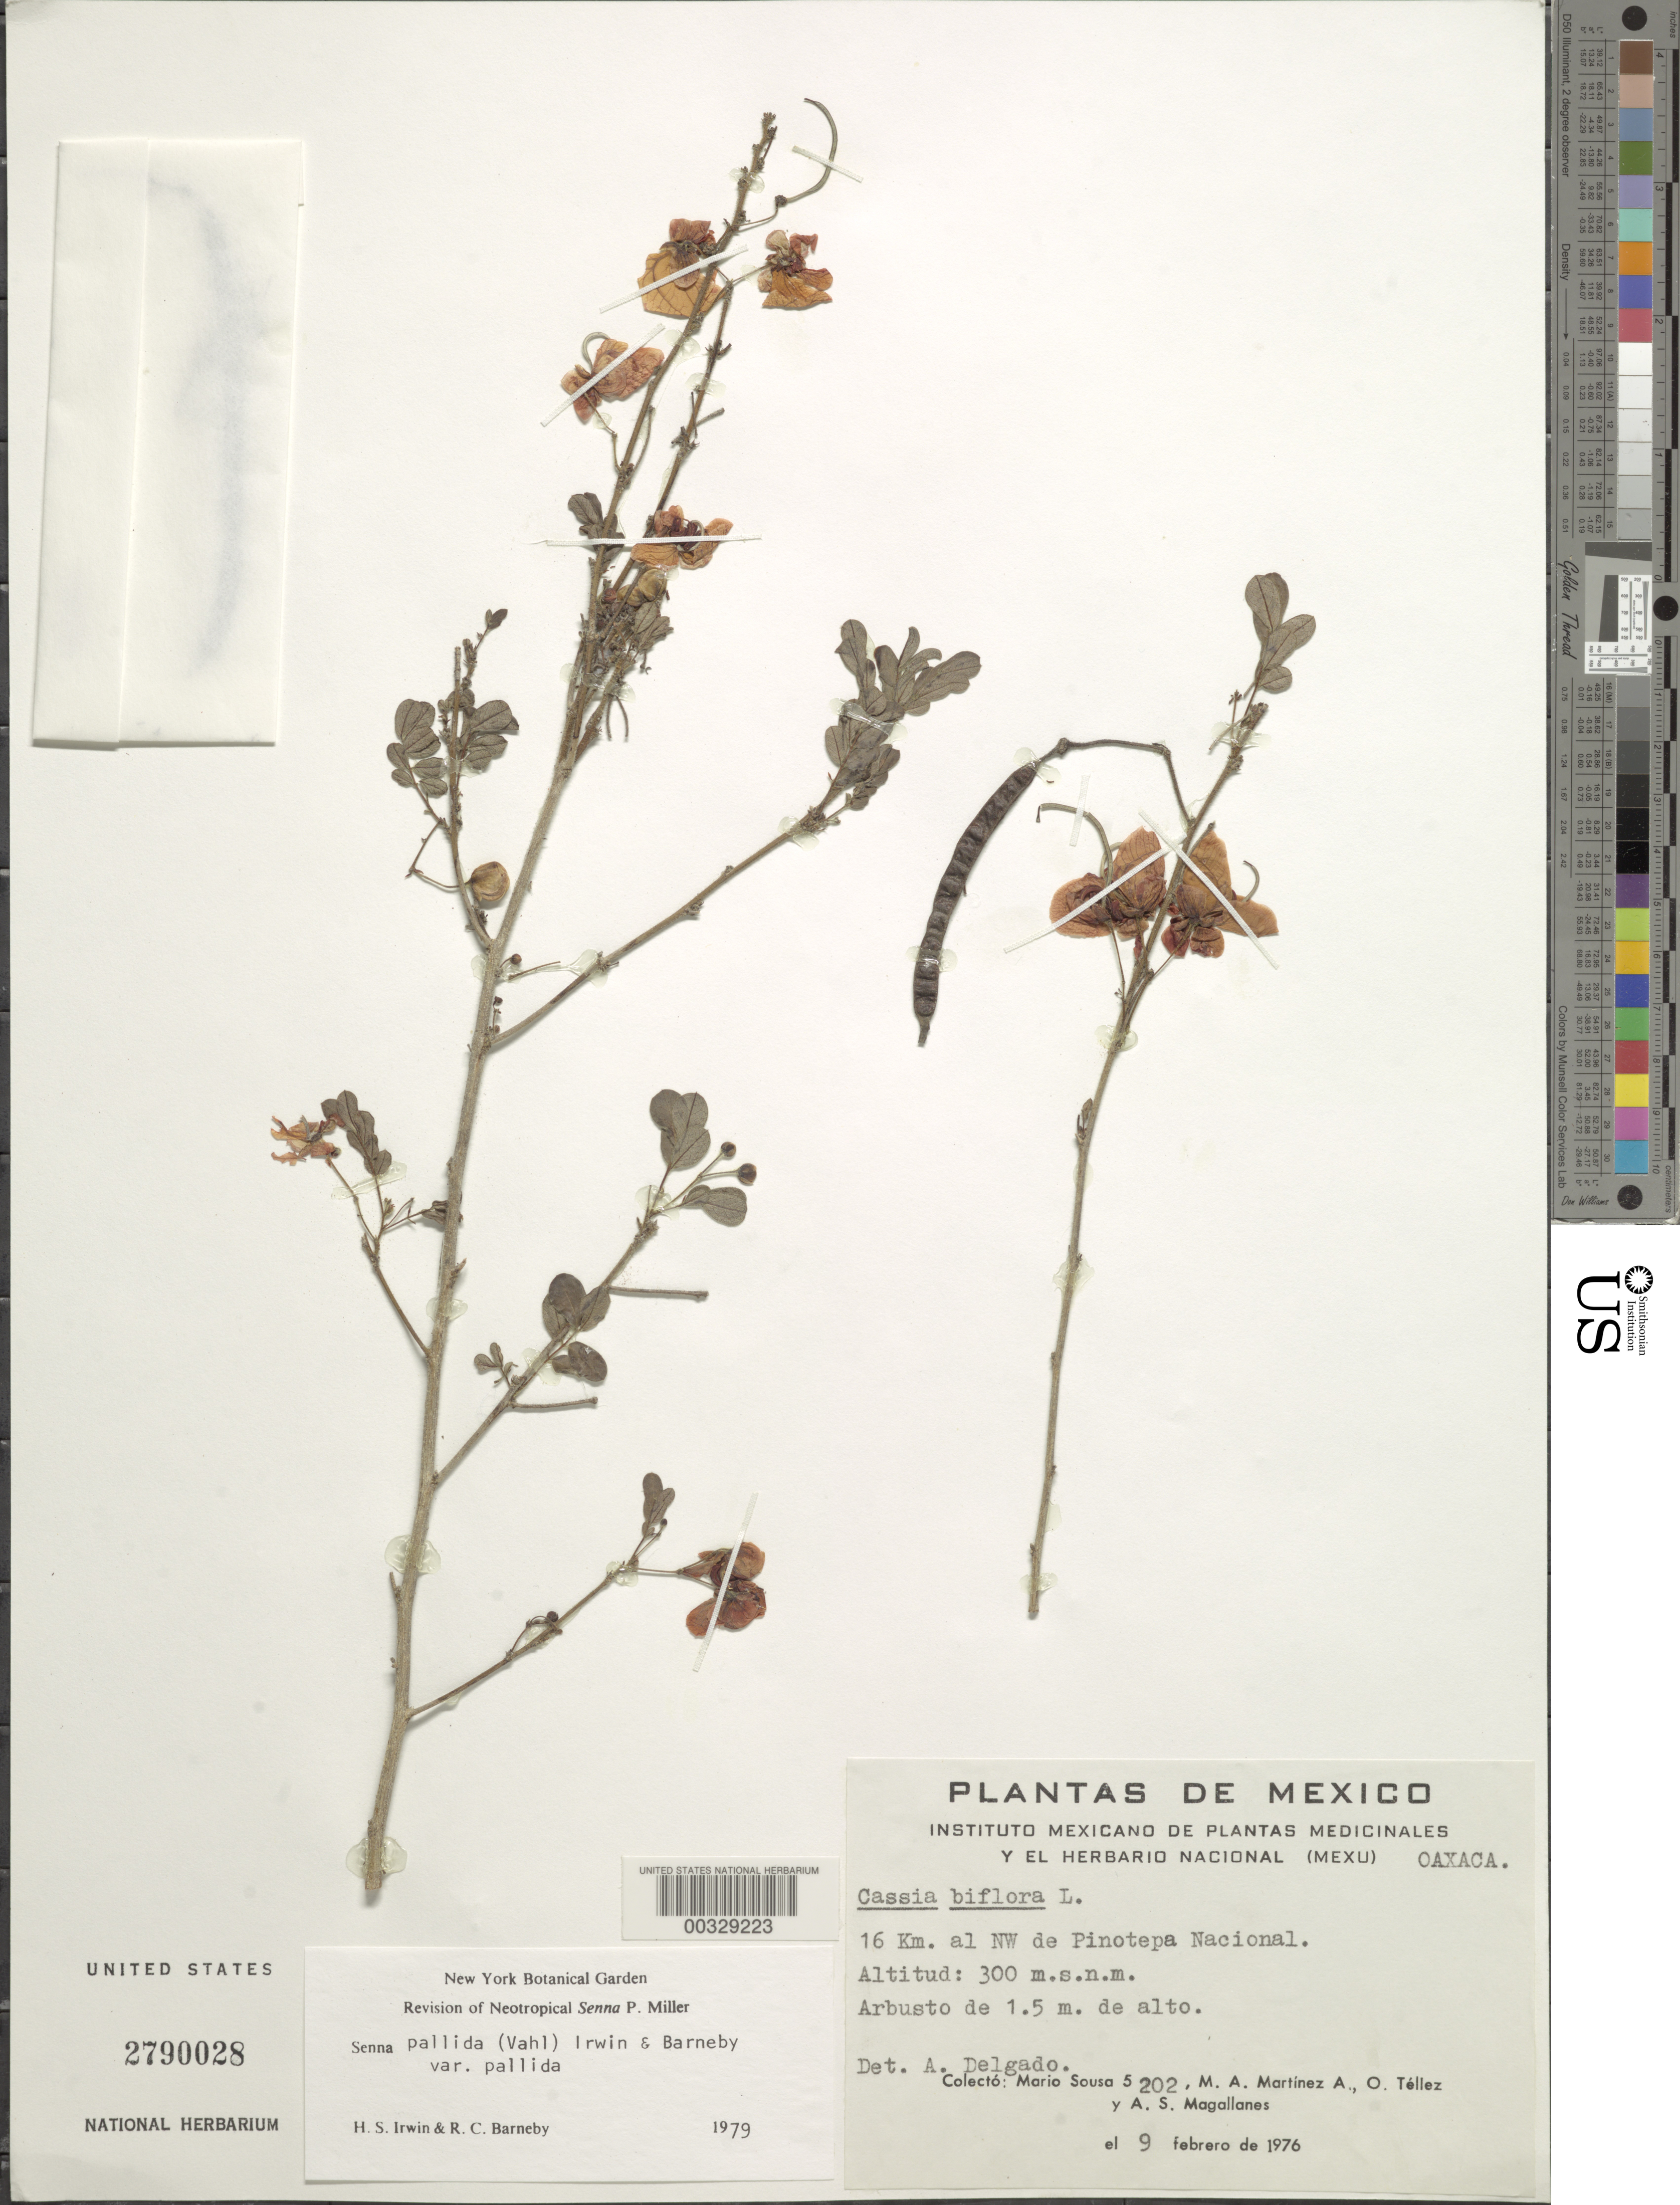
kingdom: Plantae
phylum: Tracheophyta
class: Magnoliopsida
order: Fabales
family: Fabaceae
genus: Senna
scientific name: Senna pallida var. pallida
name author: (Vahl) H.S. Irwin & Barneby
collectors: M. Sousa S., M. A. Martínez Alfaro, O. Téllez V. & A. Magallanes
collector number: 5202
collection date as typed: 09 Feb 1976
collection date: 1976-02-09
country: Mexico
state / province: Oaxaca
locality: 16 km NW of Pinotepa Nacional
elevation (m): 300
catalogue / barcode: US 2790028